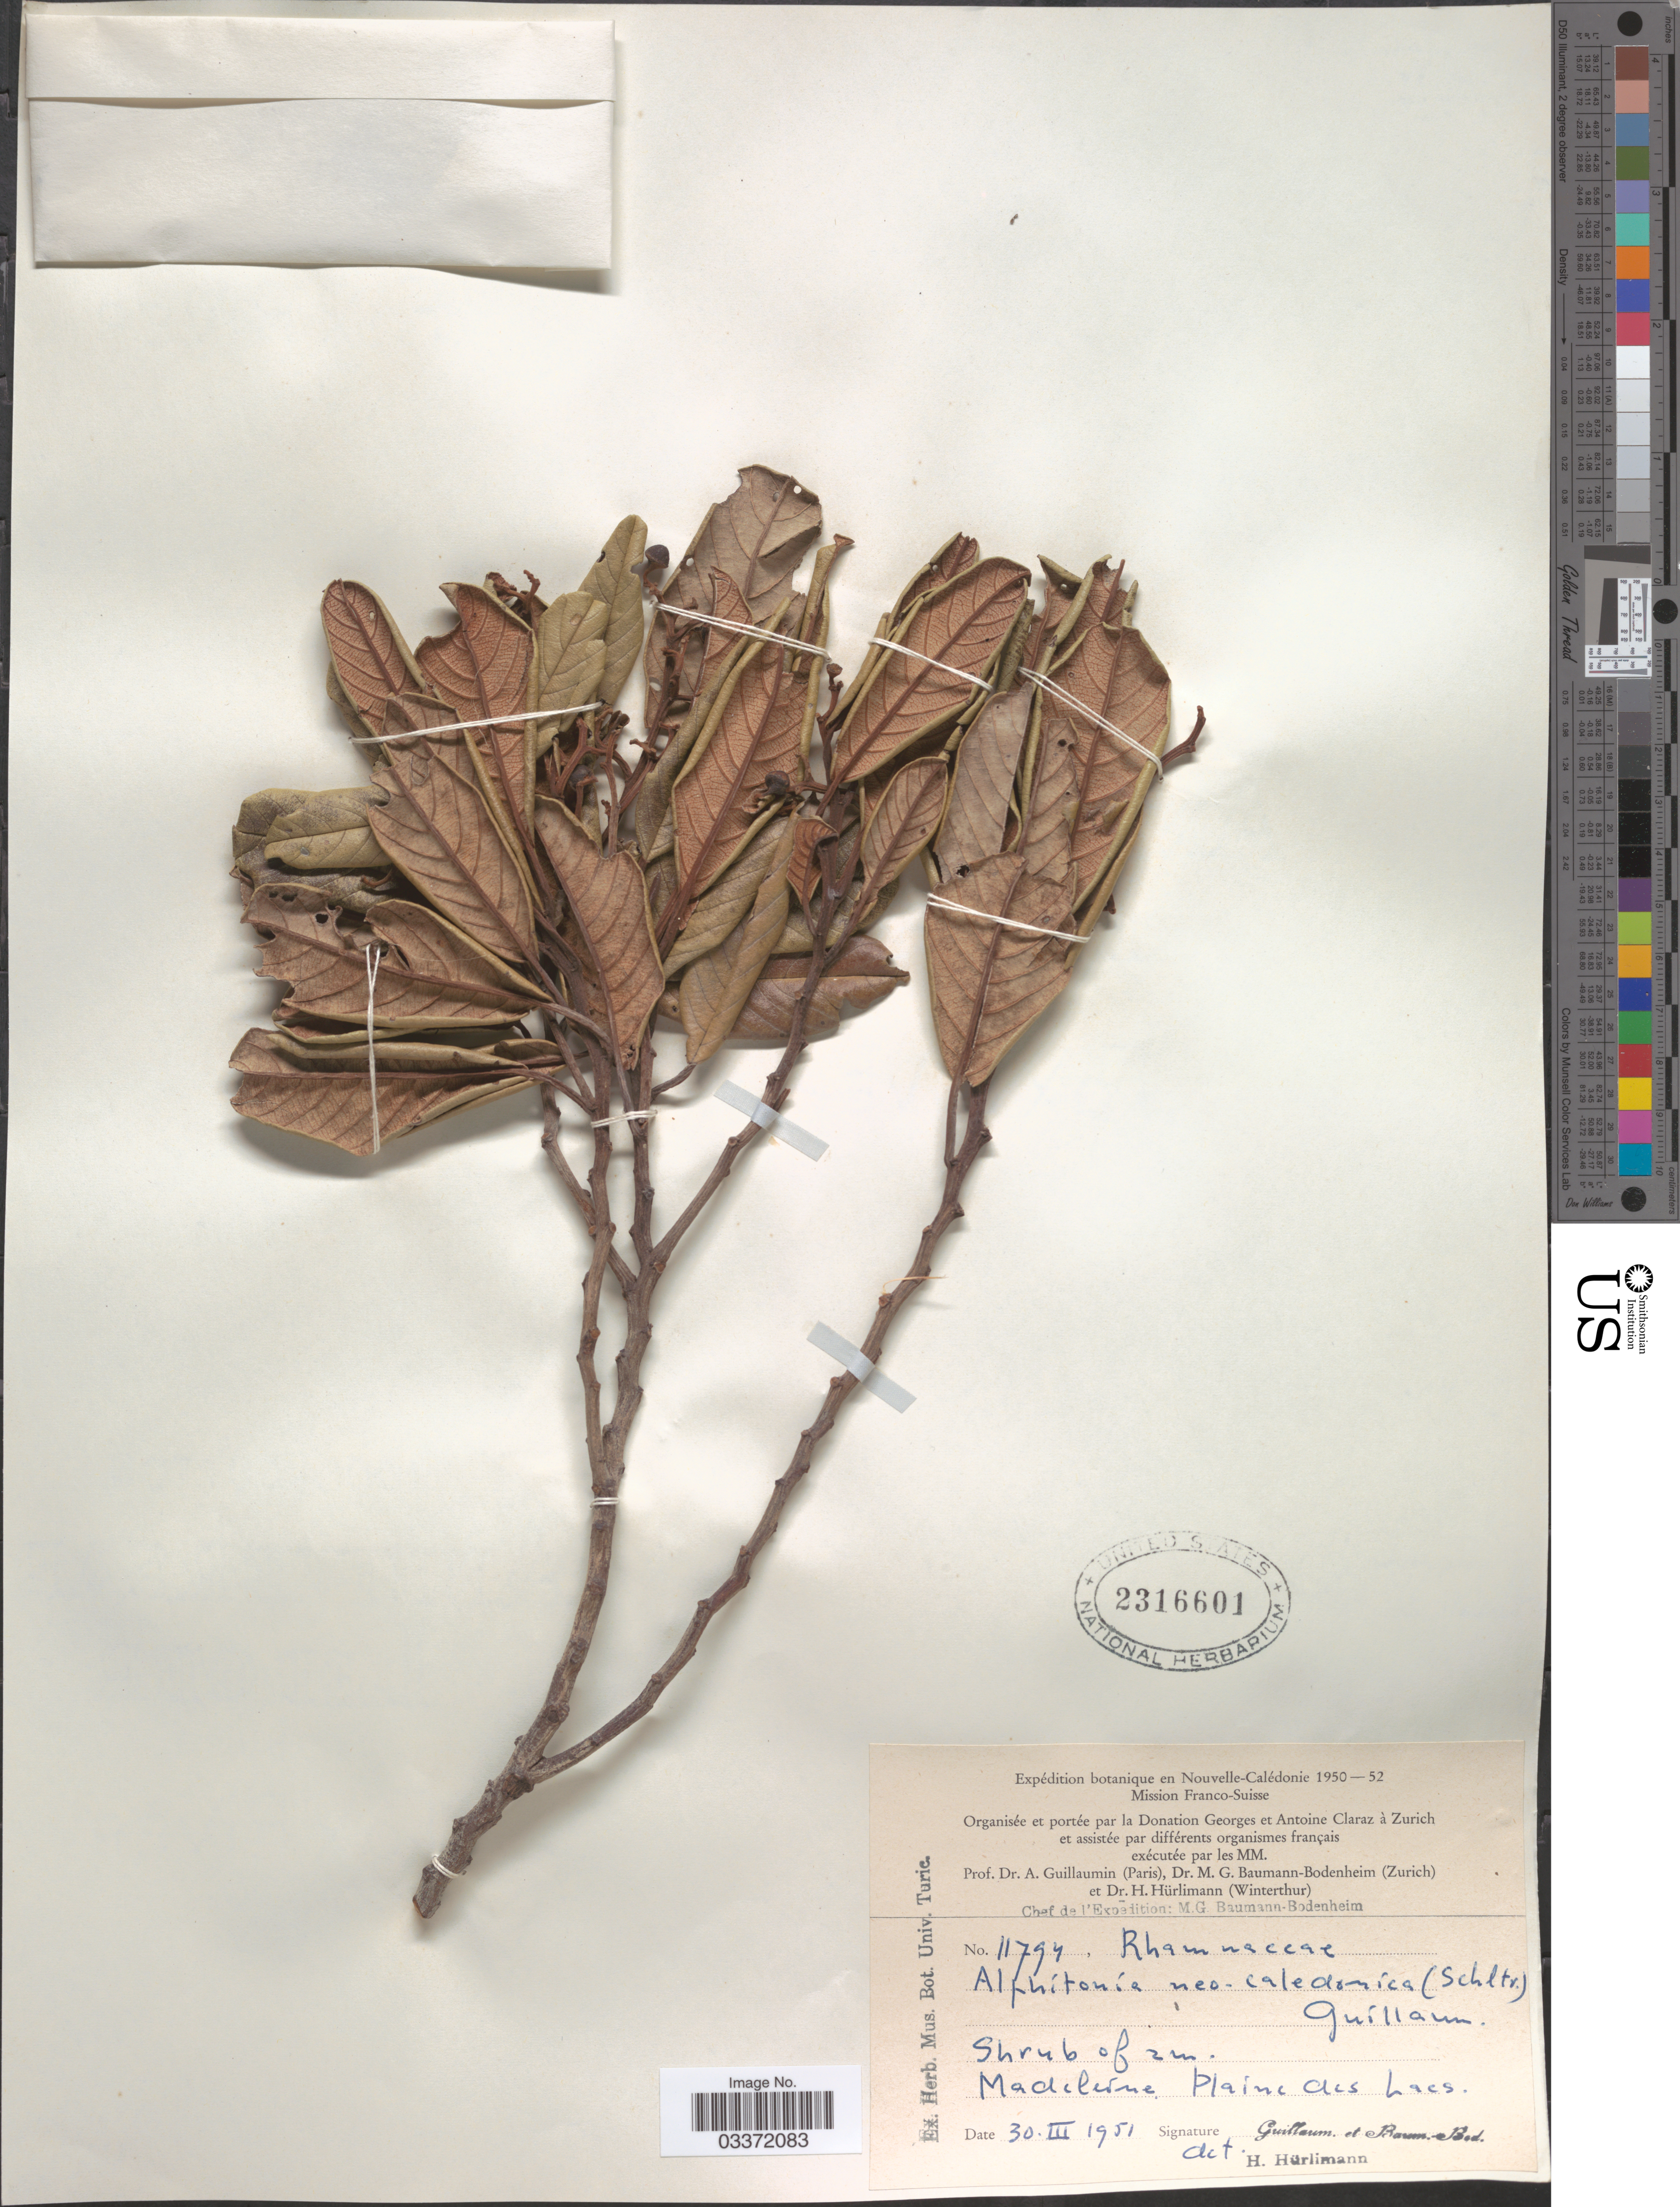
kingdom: Plantae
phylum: Tracheophyta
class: Magnoliopsida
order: Rosales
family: Rhamnaceae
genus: Alphitonia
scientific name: Alphitonia neocaledonica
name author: (Schltr.) Guillaumin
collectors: A. Guillaumin & M. G. Baumann-Bodenheim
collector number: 11794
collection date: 1951-03-30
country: New Caledonia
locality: Madeleine. Plaine des Lacs.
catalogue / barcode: US 2316601